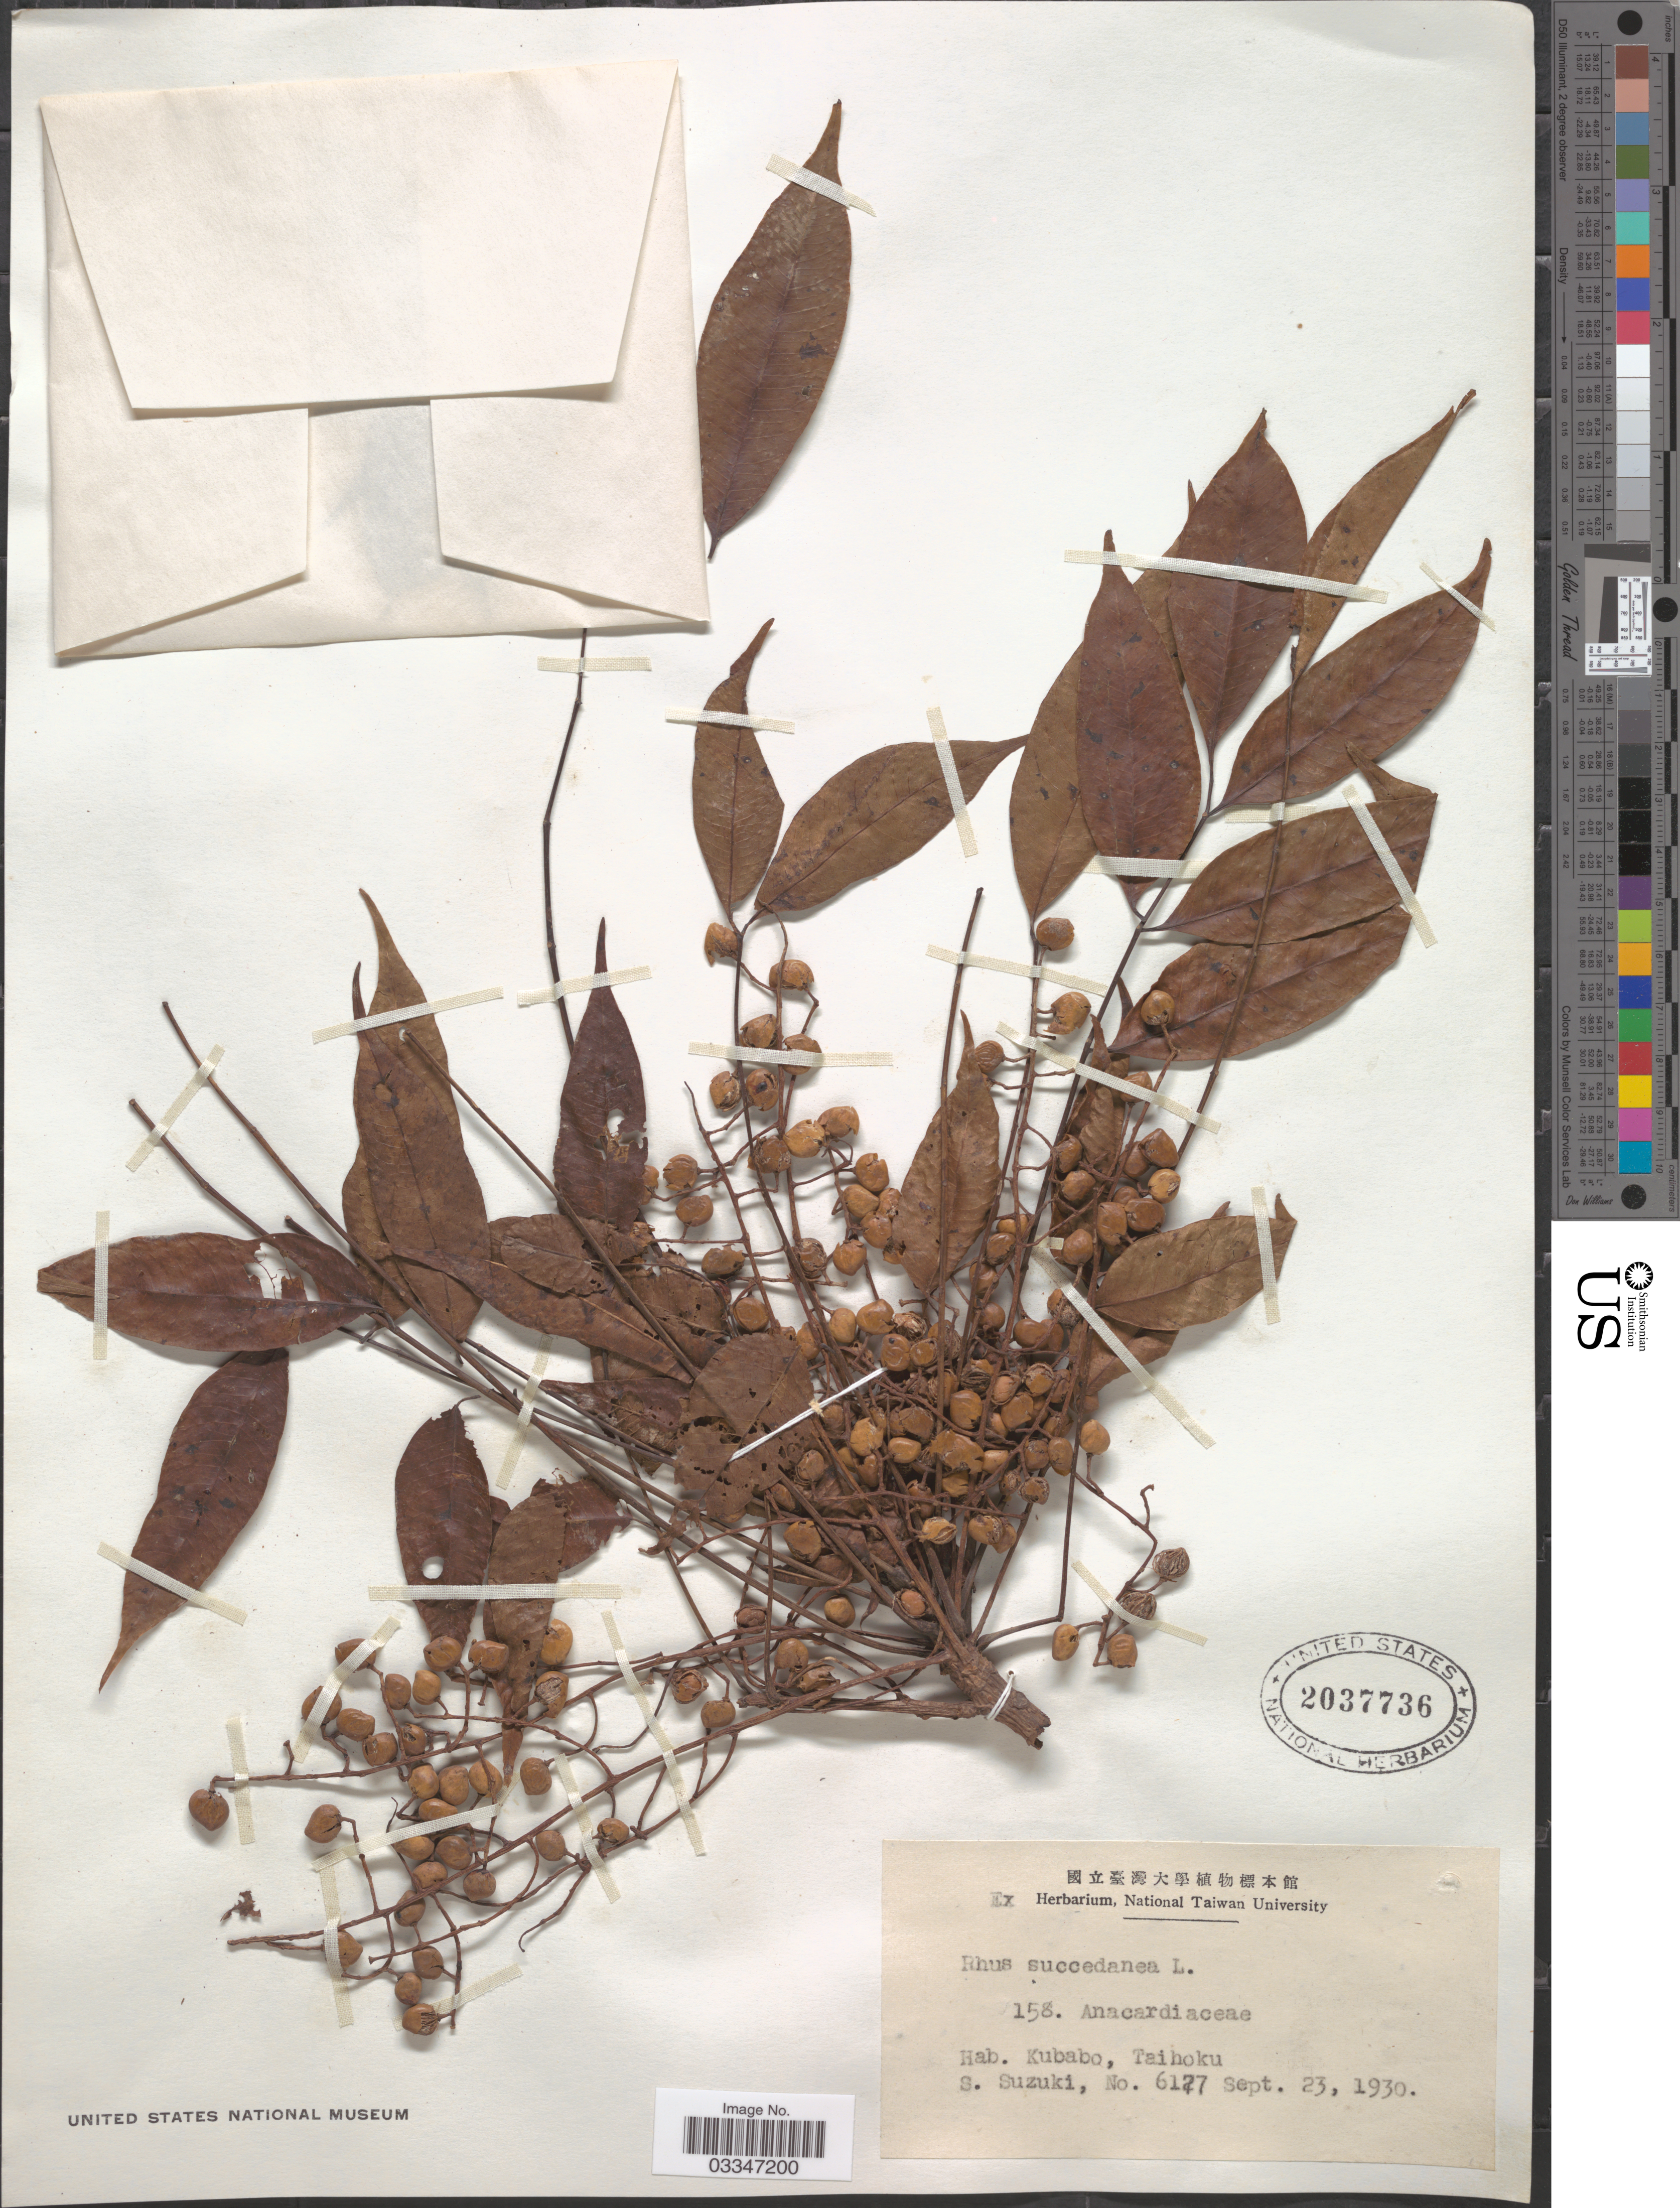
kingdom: Plantae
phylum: Tracheophyta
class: Magnoliopsida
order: Sapindales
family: Anacardiaceae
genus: Rhus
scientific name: Rhus succedanea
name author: L.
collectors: S. Suzuki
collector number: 6127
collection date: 1930-09-23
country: Taiwan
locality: Kubabo, Taihoku.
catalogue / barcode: US 2037736